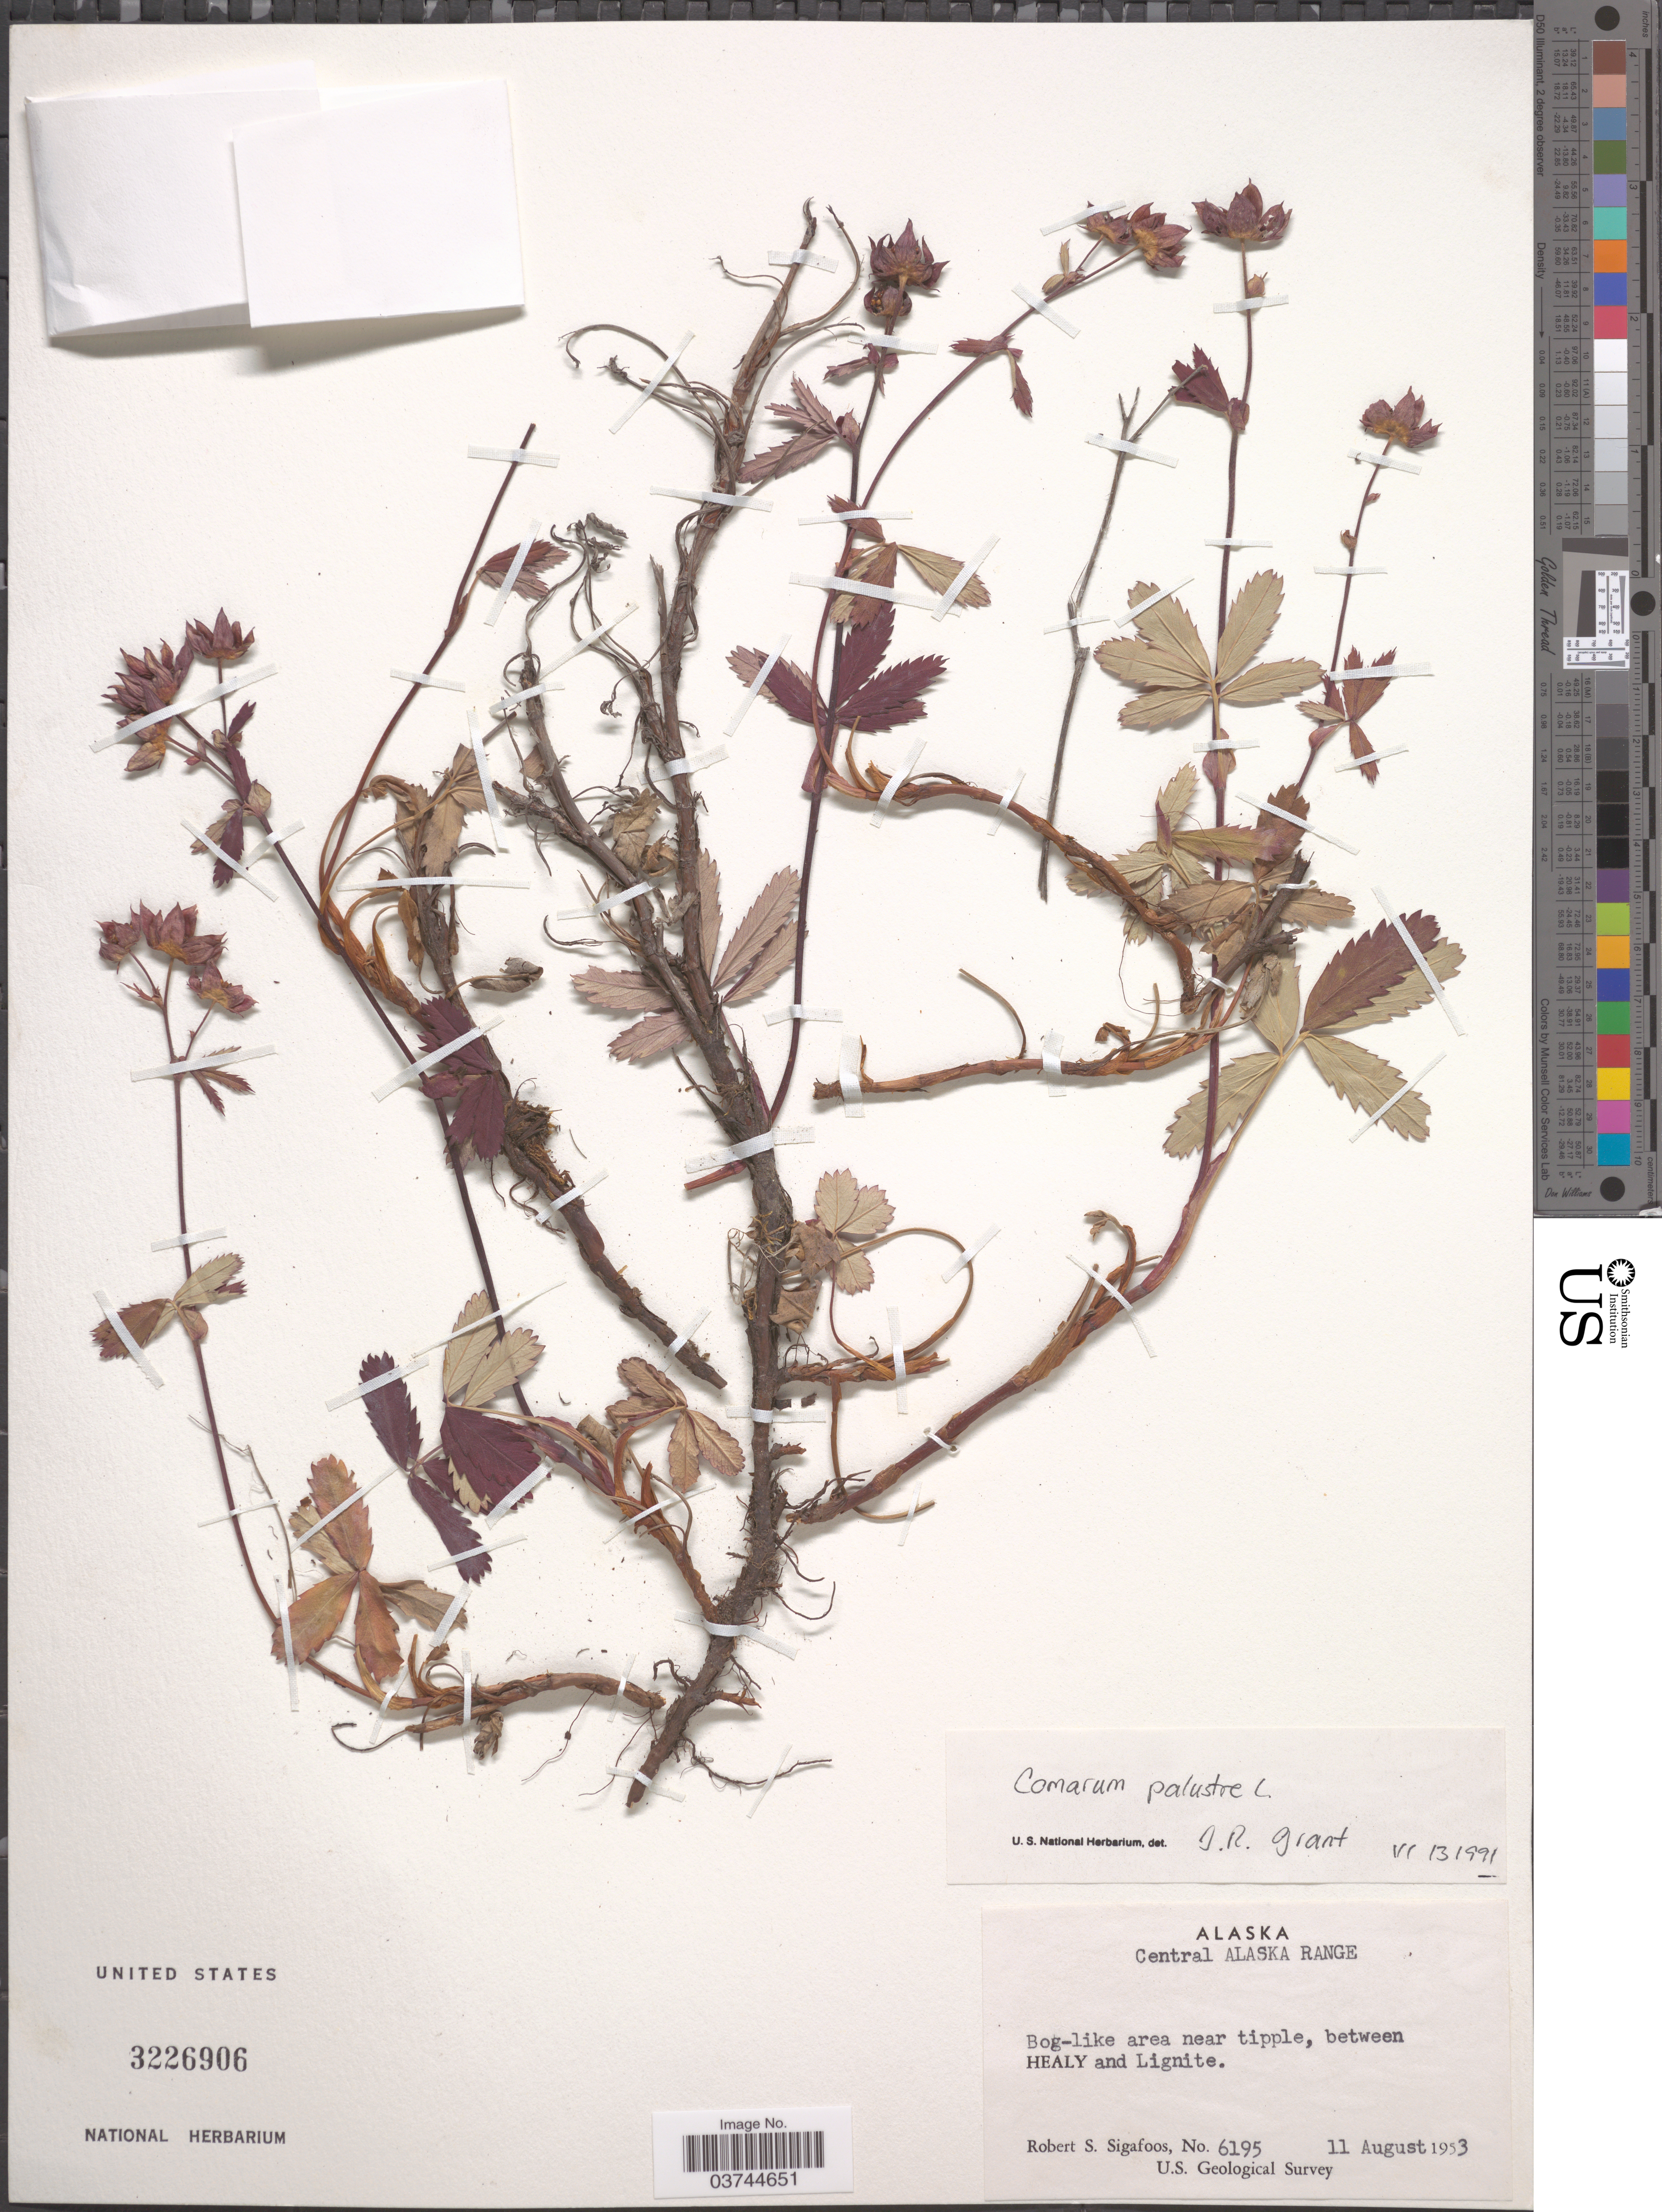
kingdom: Plantae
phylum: Tracheophyta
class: Magnoliopsida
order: Rosales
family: Rosaceae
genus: Comarum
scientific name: Comarum palustre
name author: L.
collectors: R. Sigafoos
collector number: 6195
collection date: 1953-08-11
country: United States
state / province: Alaska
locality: Central Alaska Range. Bog-like area near tipple, between Healy and Lignite.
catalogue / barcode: US 3226906